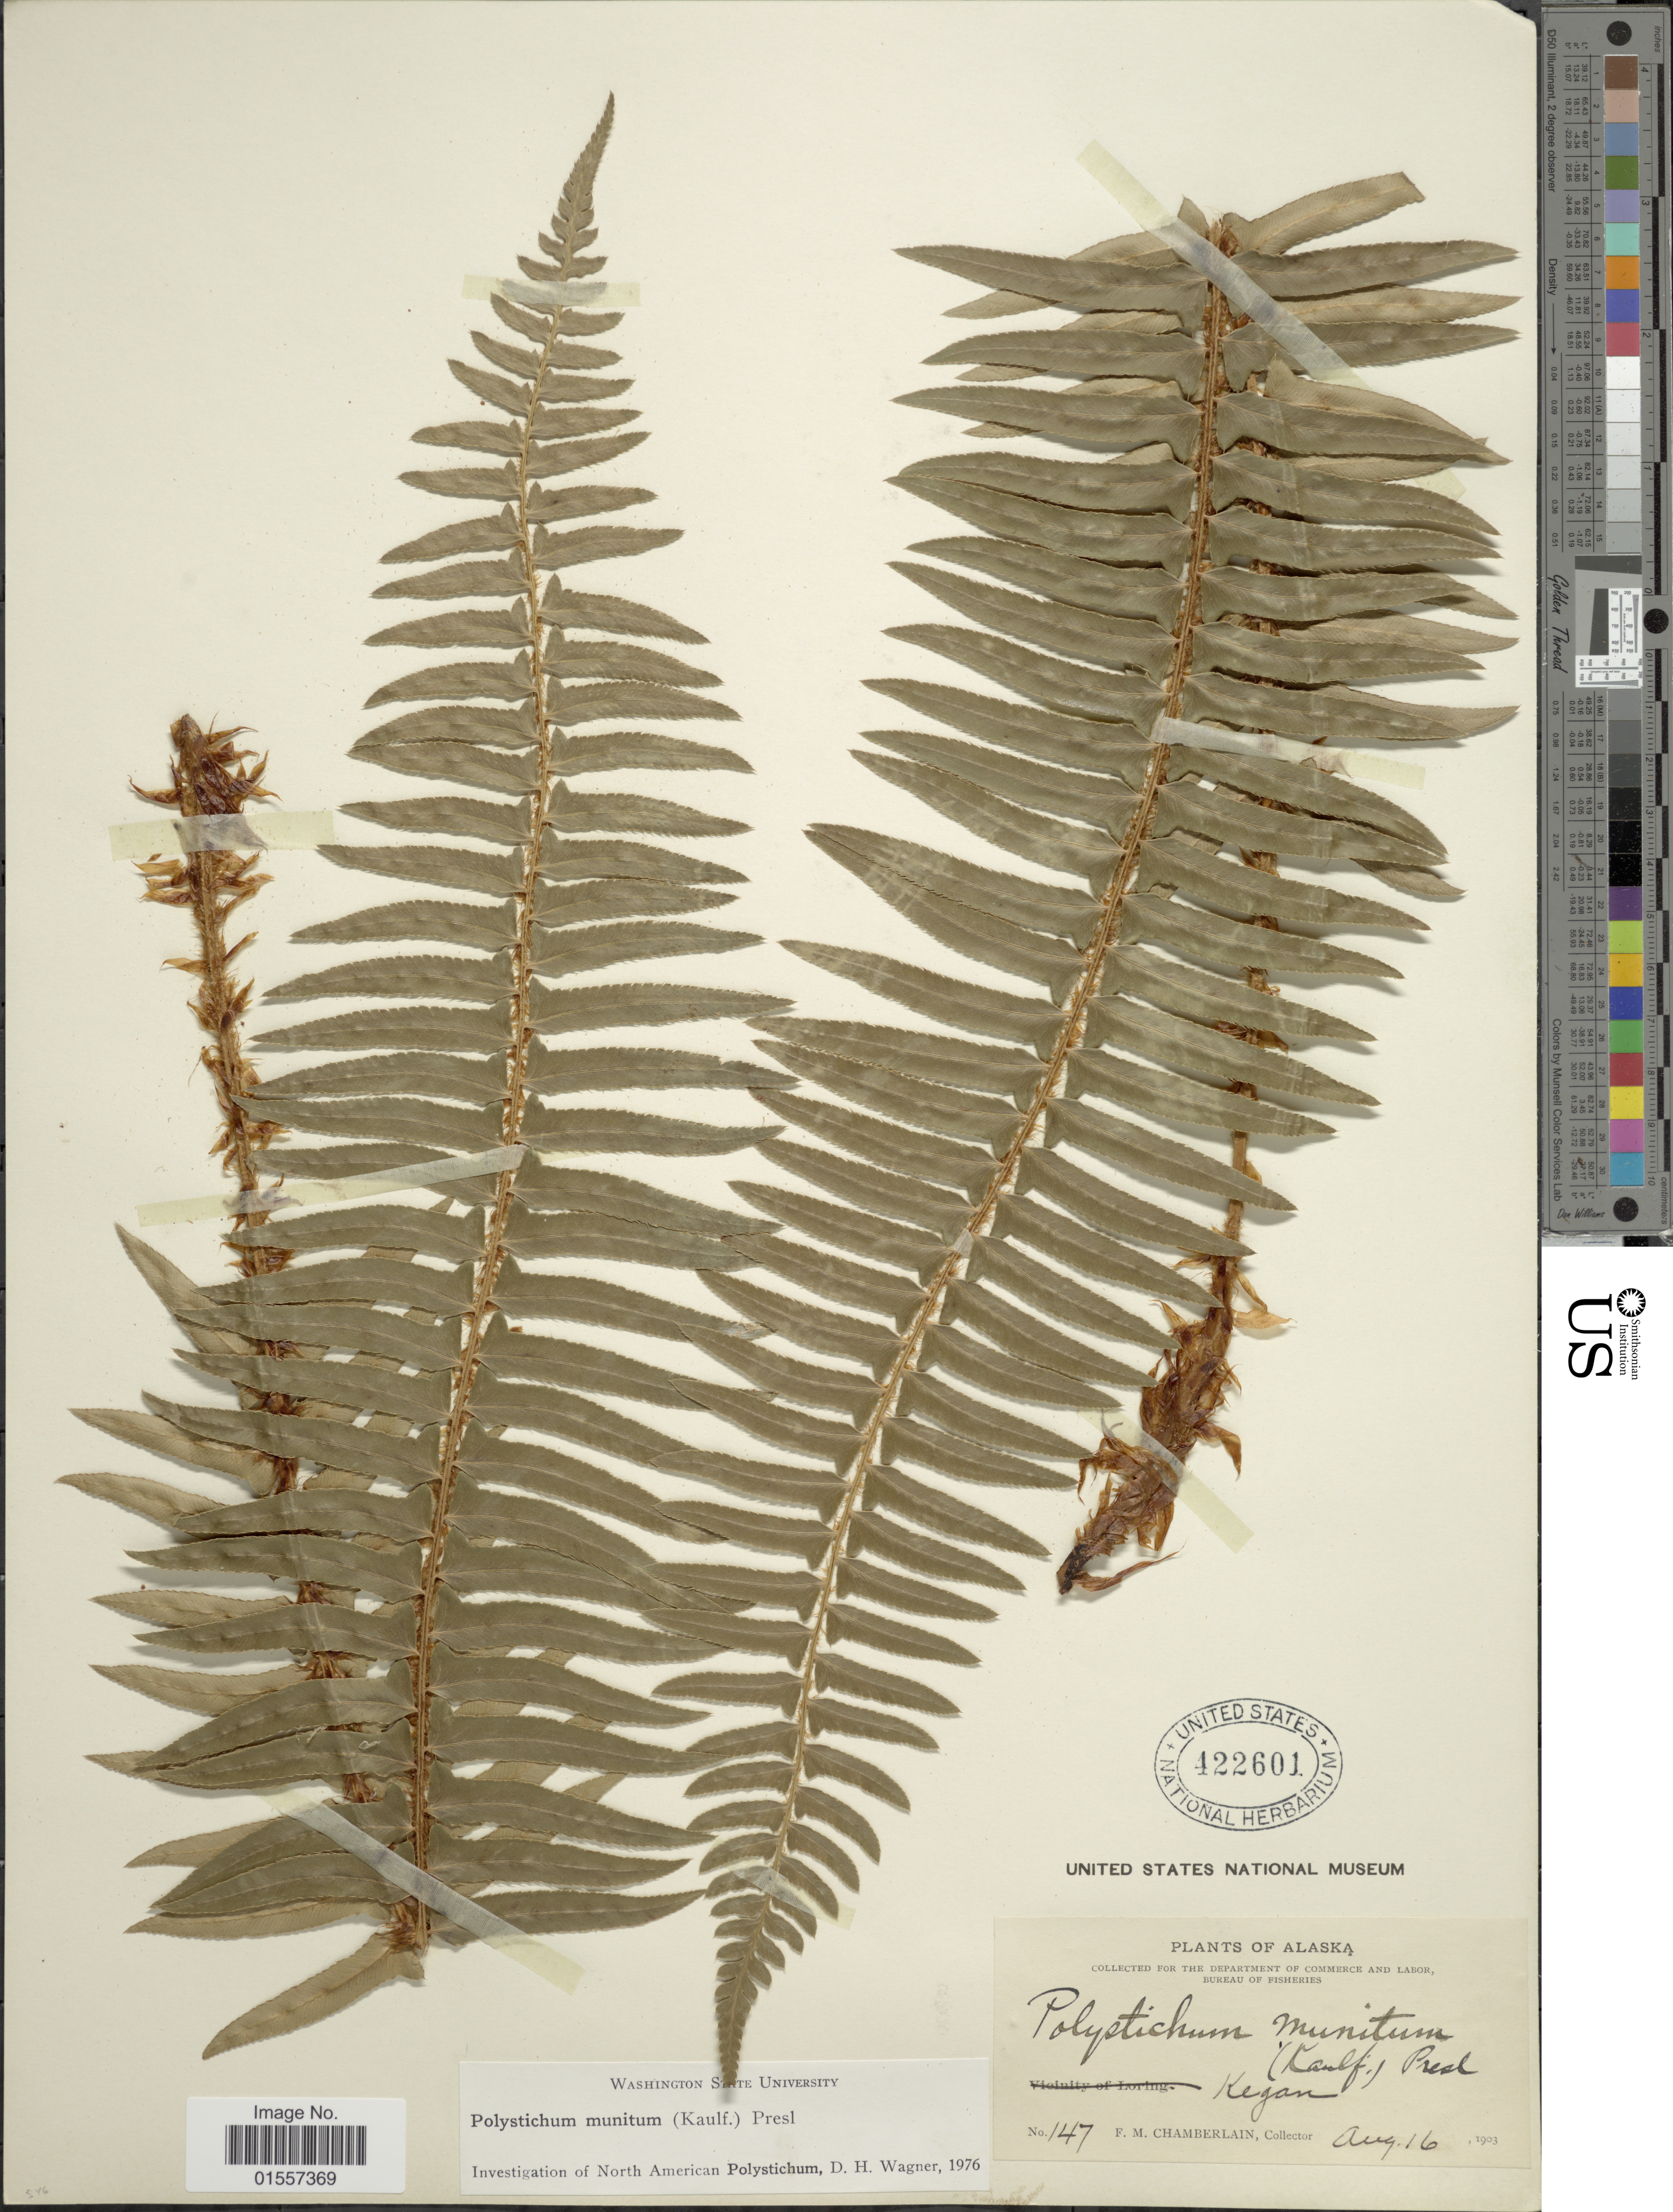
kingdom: Plantae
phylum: Tracheophyta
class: Polypodiopsida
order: Polypodiales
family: Dryopteridaceae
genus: Polystichum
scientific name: Polystichum munitum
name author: (Kaulf.) C. Presl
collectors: F. Chamberlain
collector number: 147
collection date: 1903-08-16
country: United States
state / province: Alaska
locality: Kegan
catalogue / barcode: US 422601